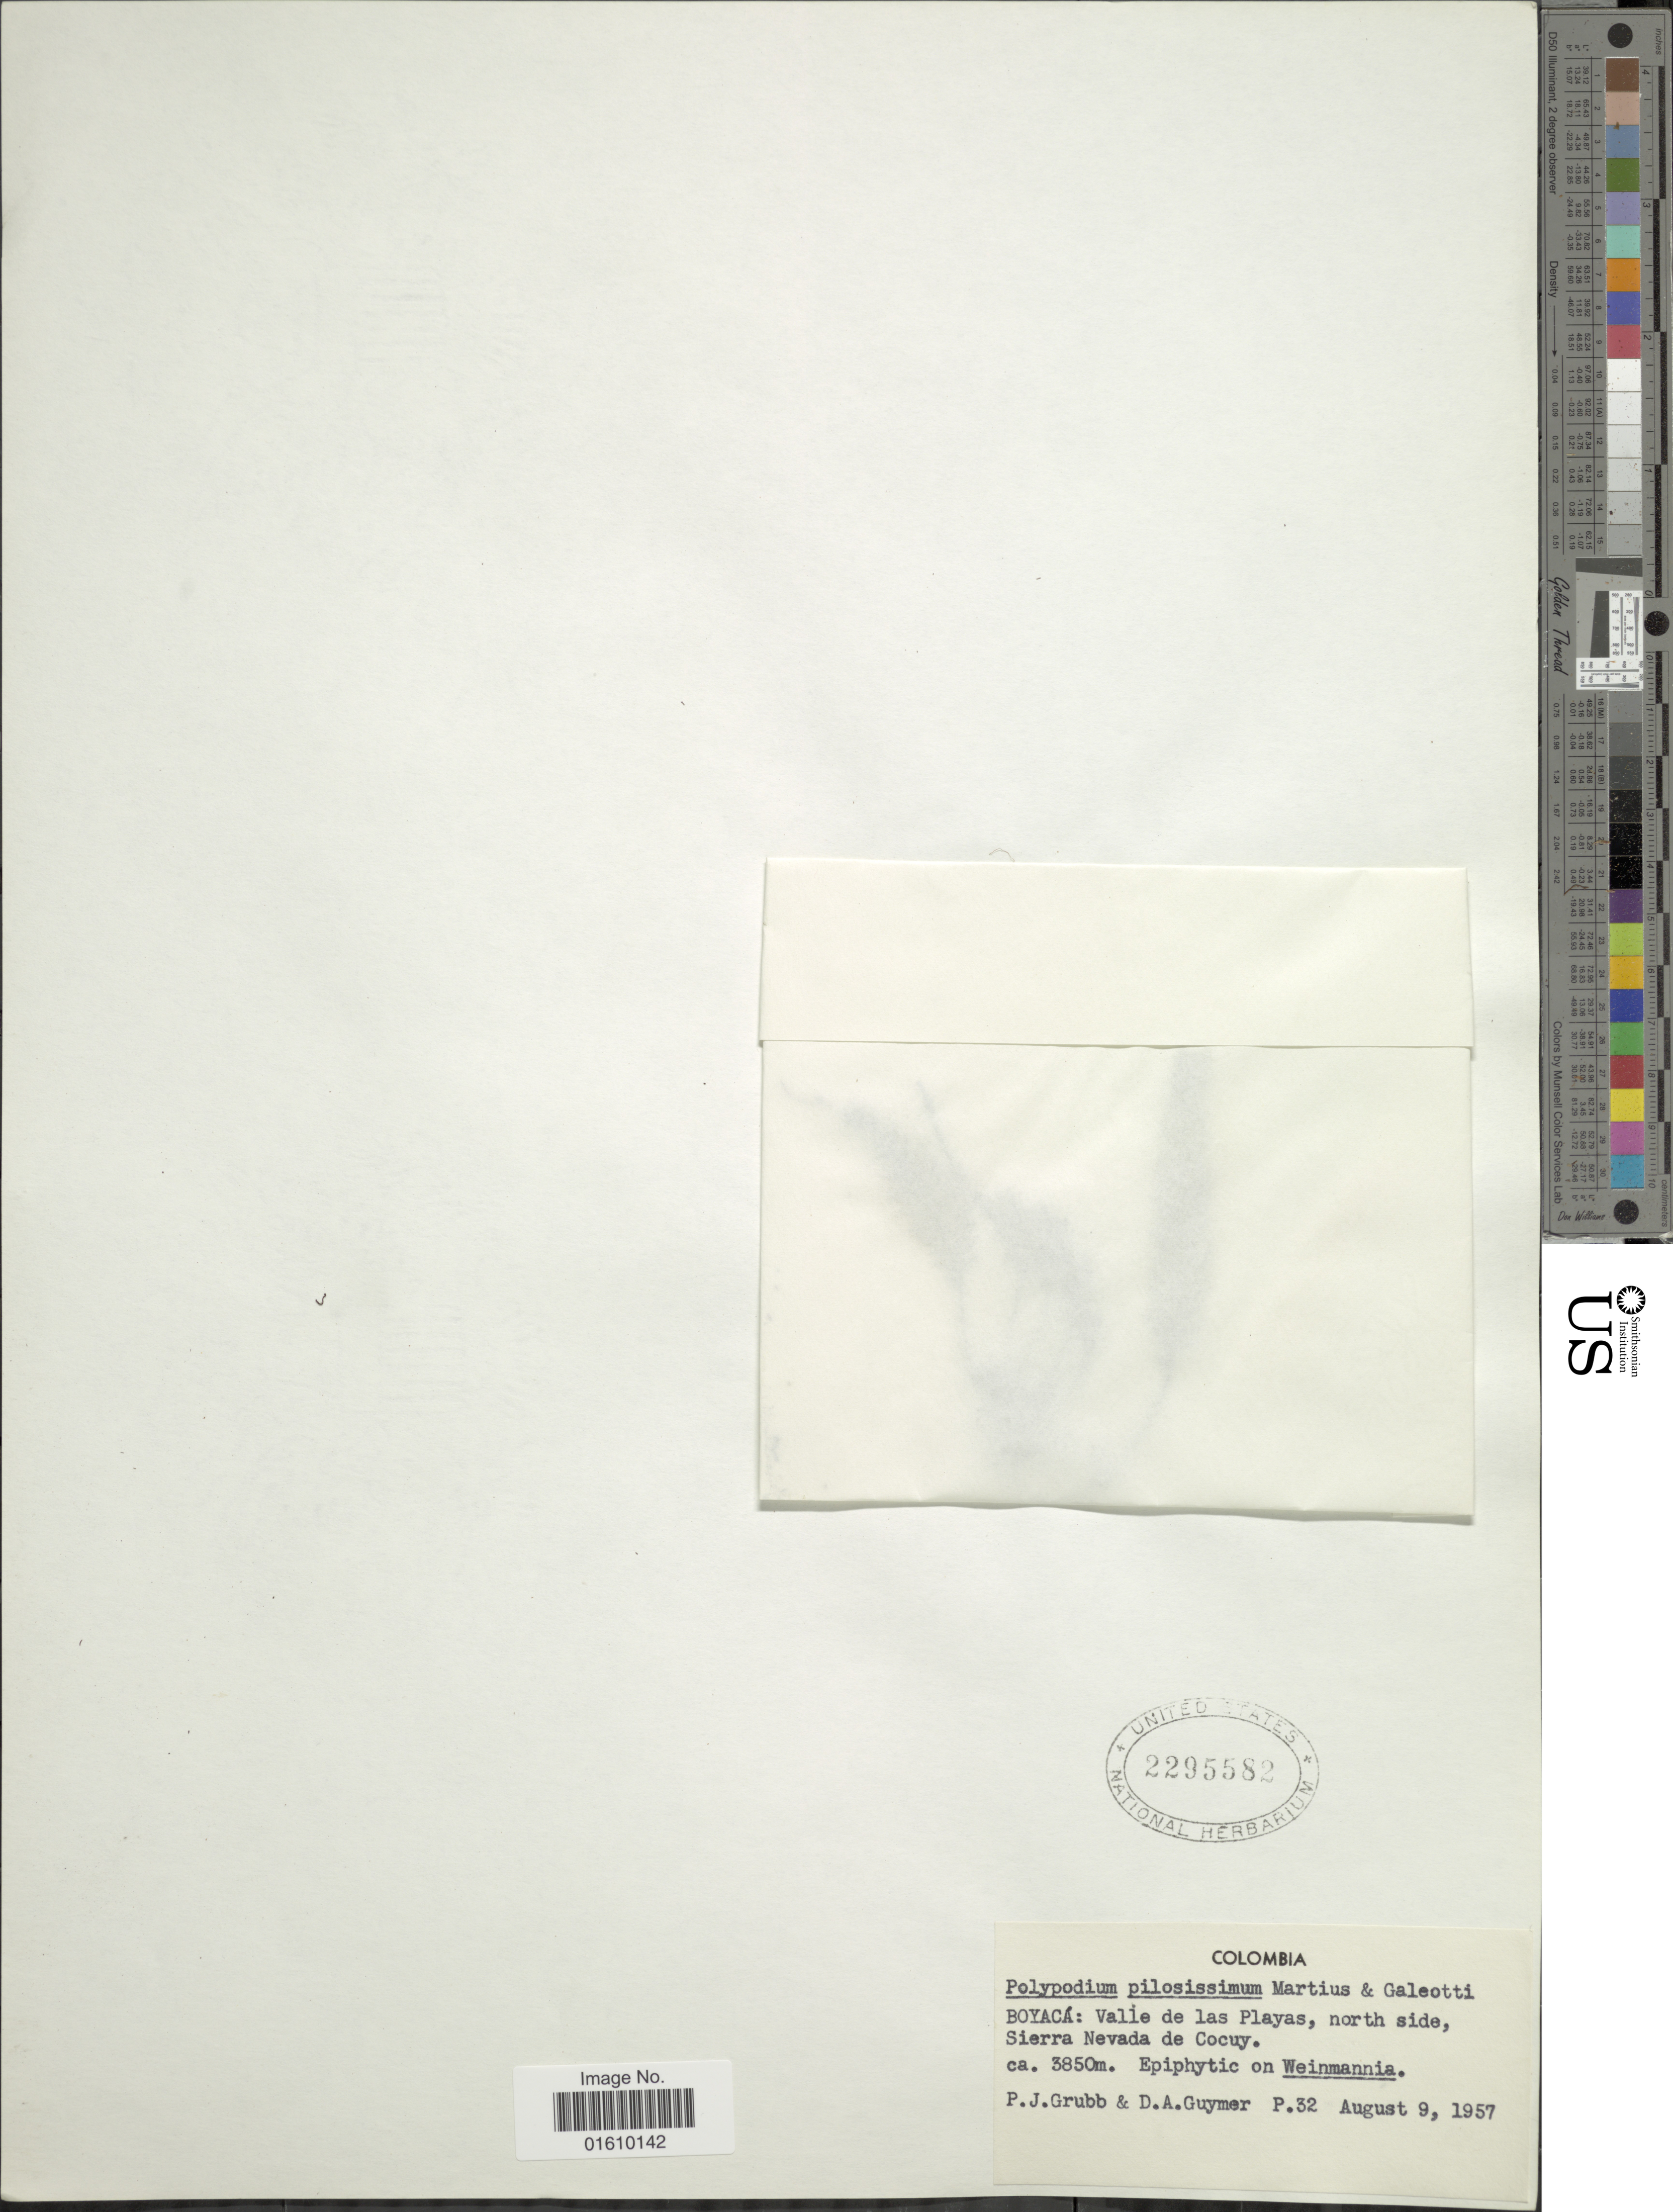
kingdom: Plantae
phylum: Tracheophyta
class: Polypodiopsida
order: Polypodiales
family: Polypodiaceae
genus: Melpomene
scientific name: Melpomene xiphopteroides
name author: (Liebm.) A.R. Sm. & R.C. Moran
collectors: P. J. Grubb & D. Guymer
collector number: P32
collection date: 1957-08-09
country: Colombia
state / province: Boyacá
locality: Valle de las Playas, north side, Sierra Nevada de Cocuy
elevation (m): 3850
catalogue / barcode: US 2295582